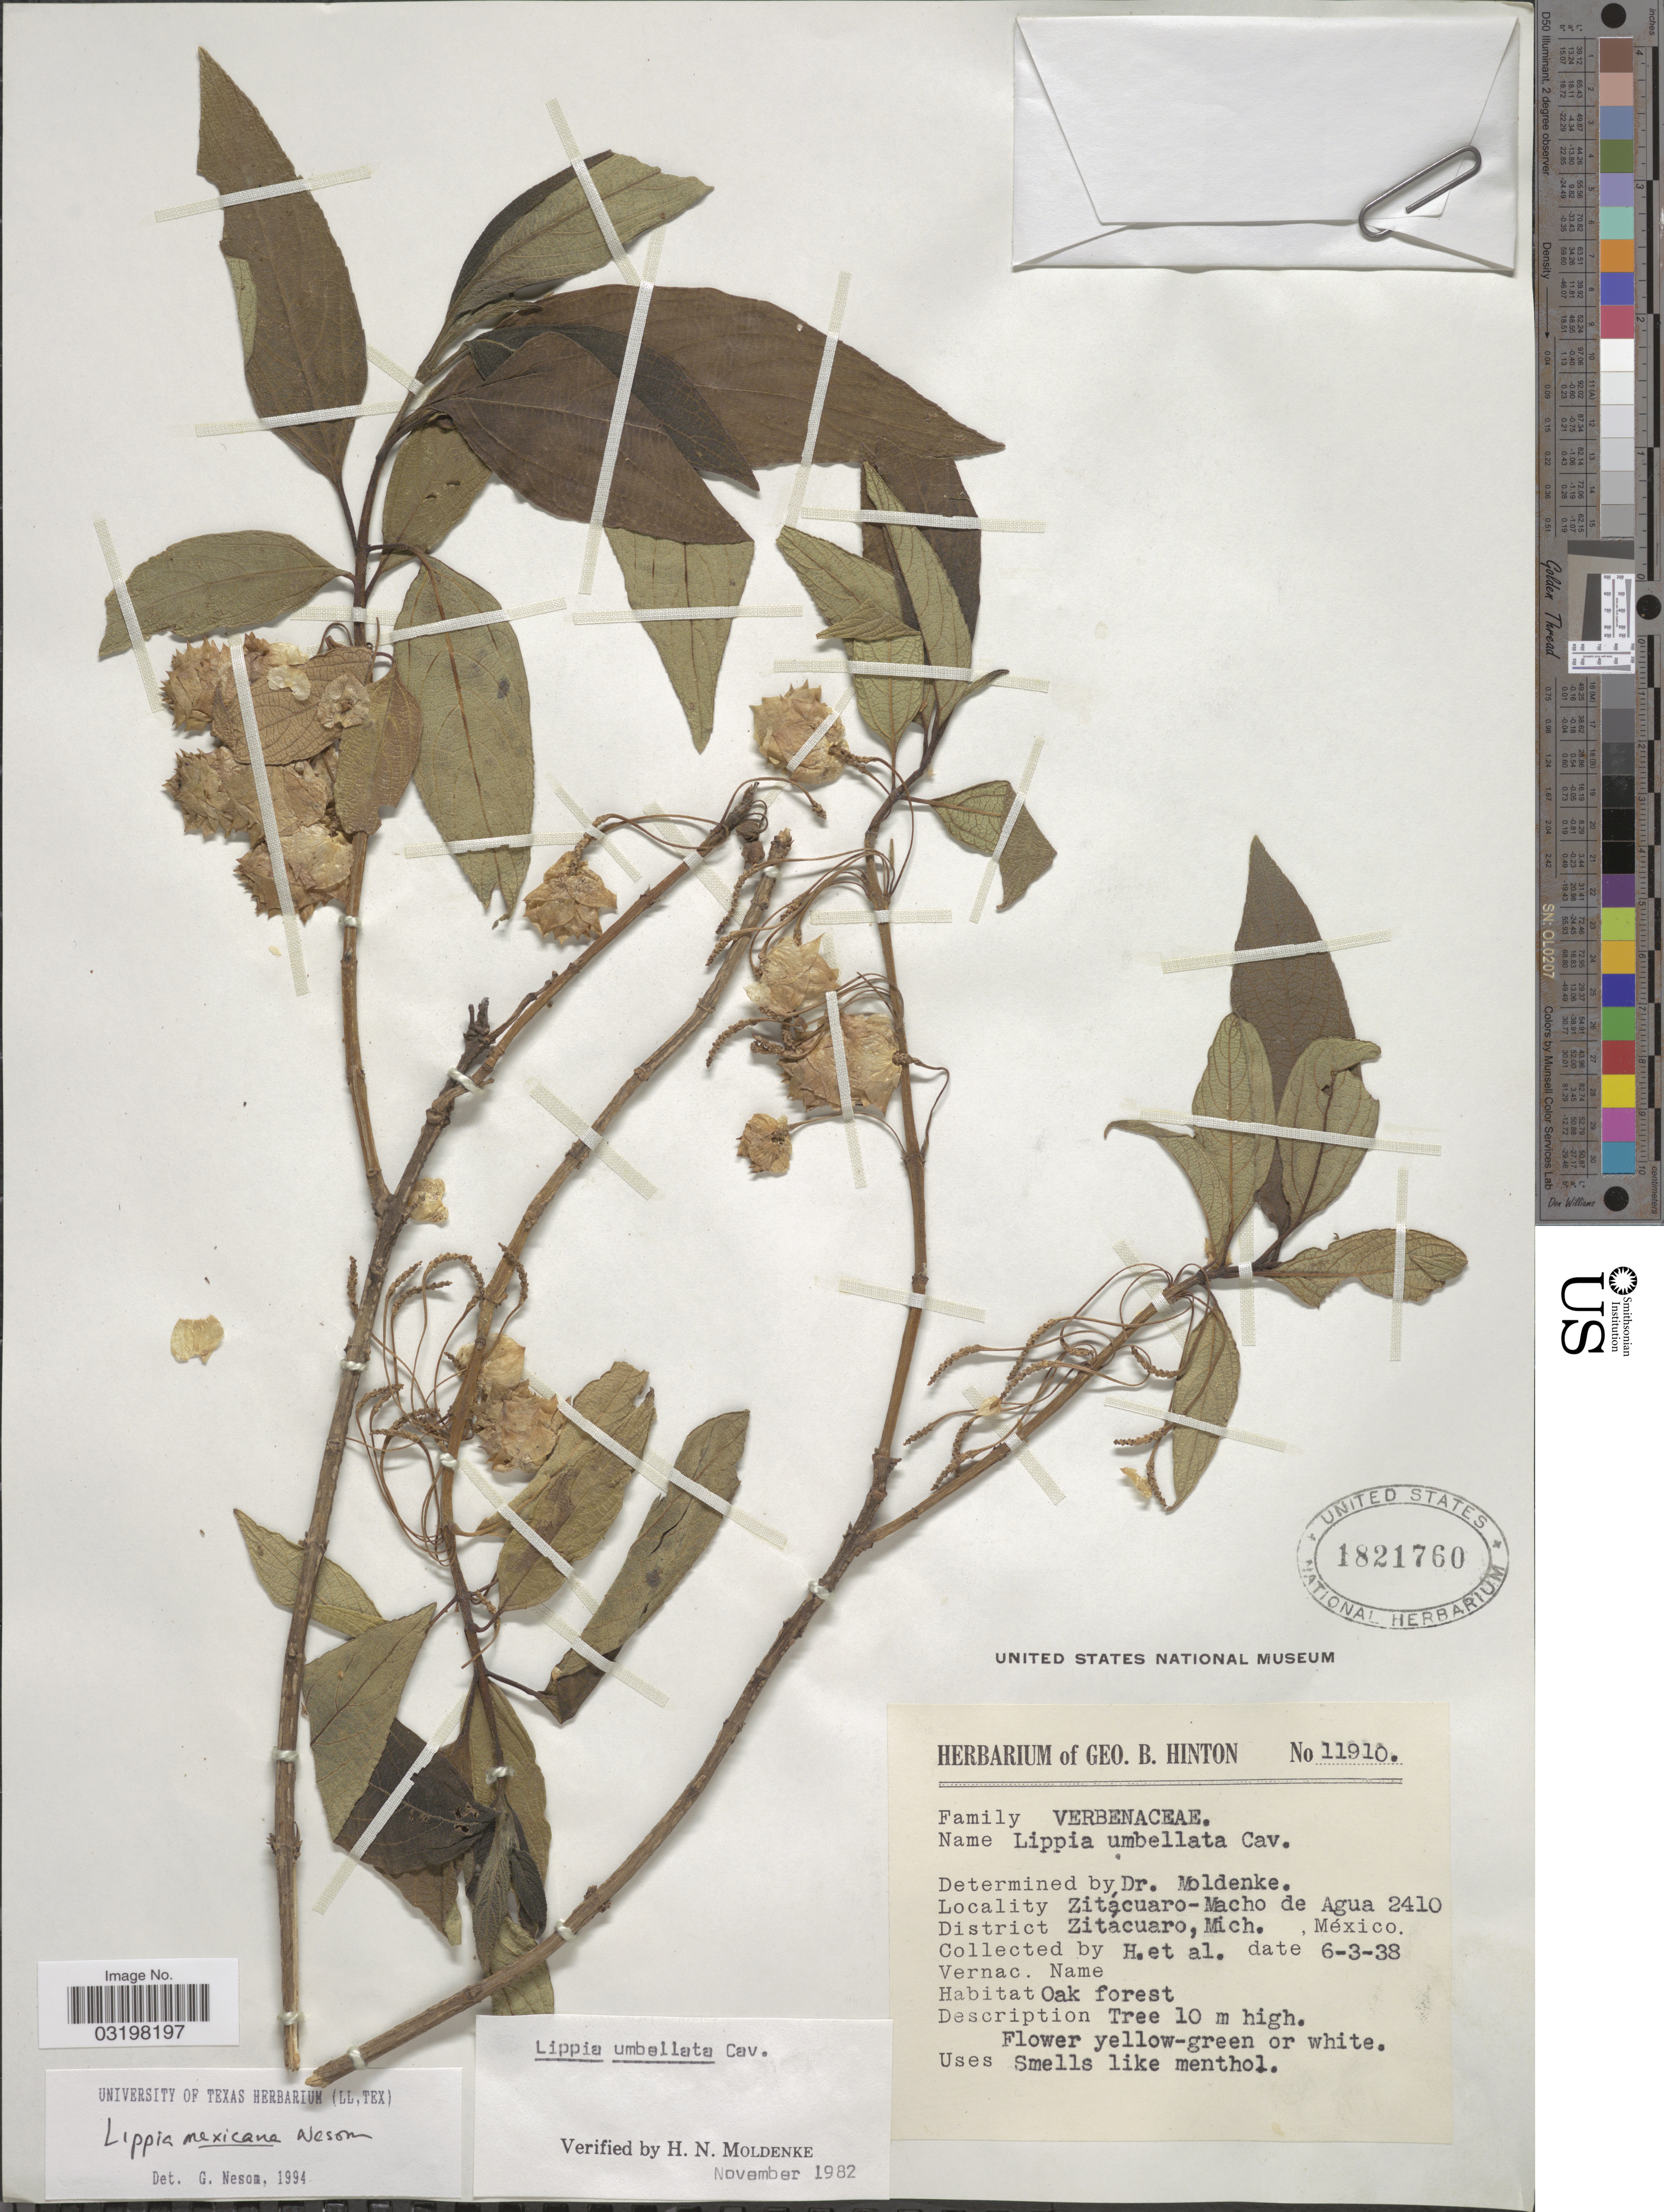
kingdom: Plantae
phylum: Tracheophyta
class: Magnoliopsida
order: Lamiales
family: Verbenaceae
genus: Lippia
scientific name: Lippia mexicana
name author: G.L. Nesom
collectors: G. B. Hinton & et al.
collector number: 11910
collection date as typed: Transcribed d/m/y: 6/3/38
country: Mexico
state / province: Michoacán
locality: Zitácuaro-Macho de Agua. District Zitácuaro, Mich.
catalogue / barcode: US 1821760